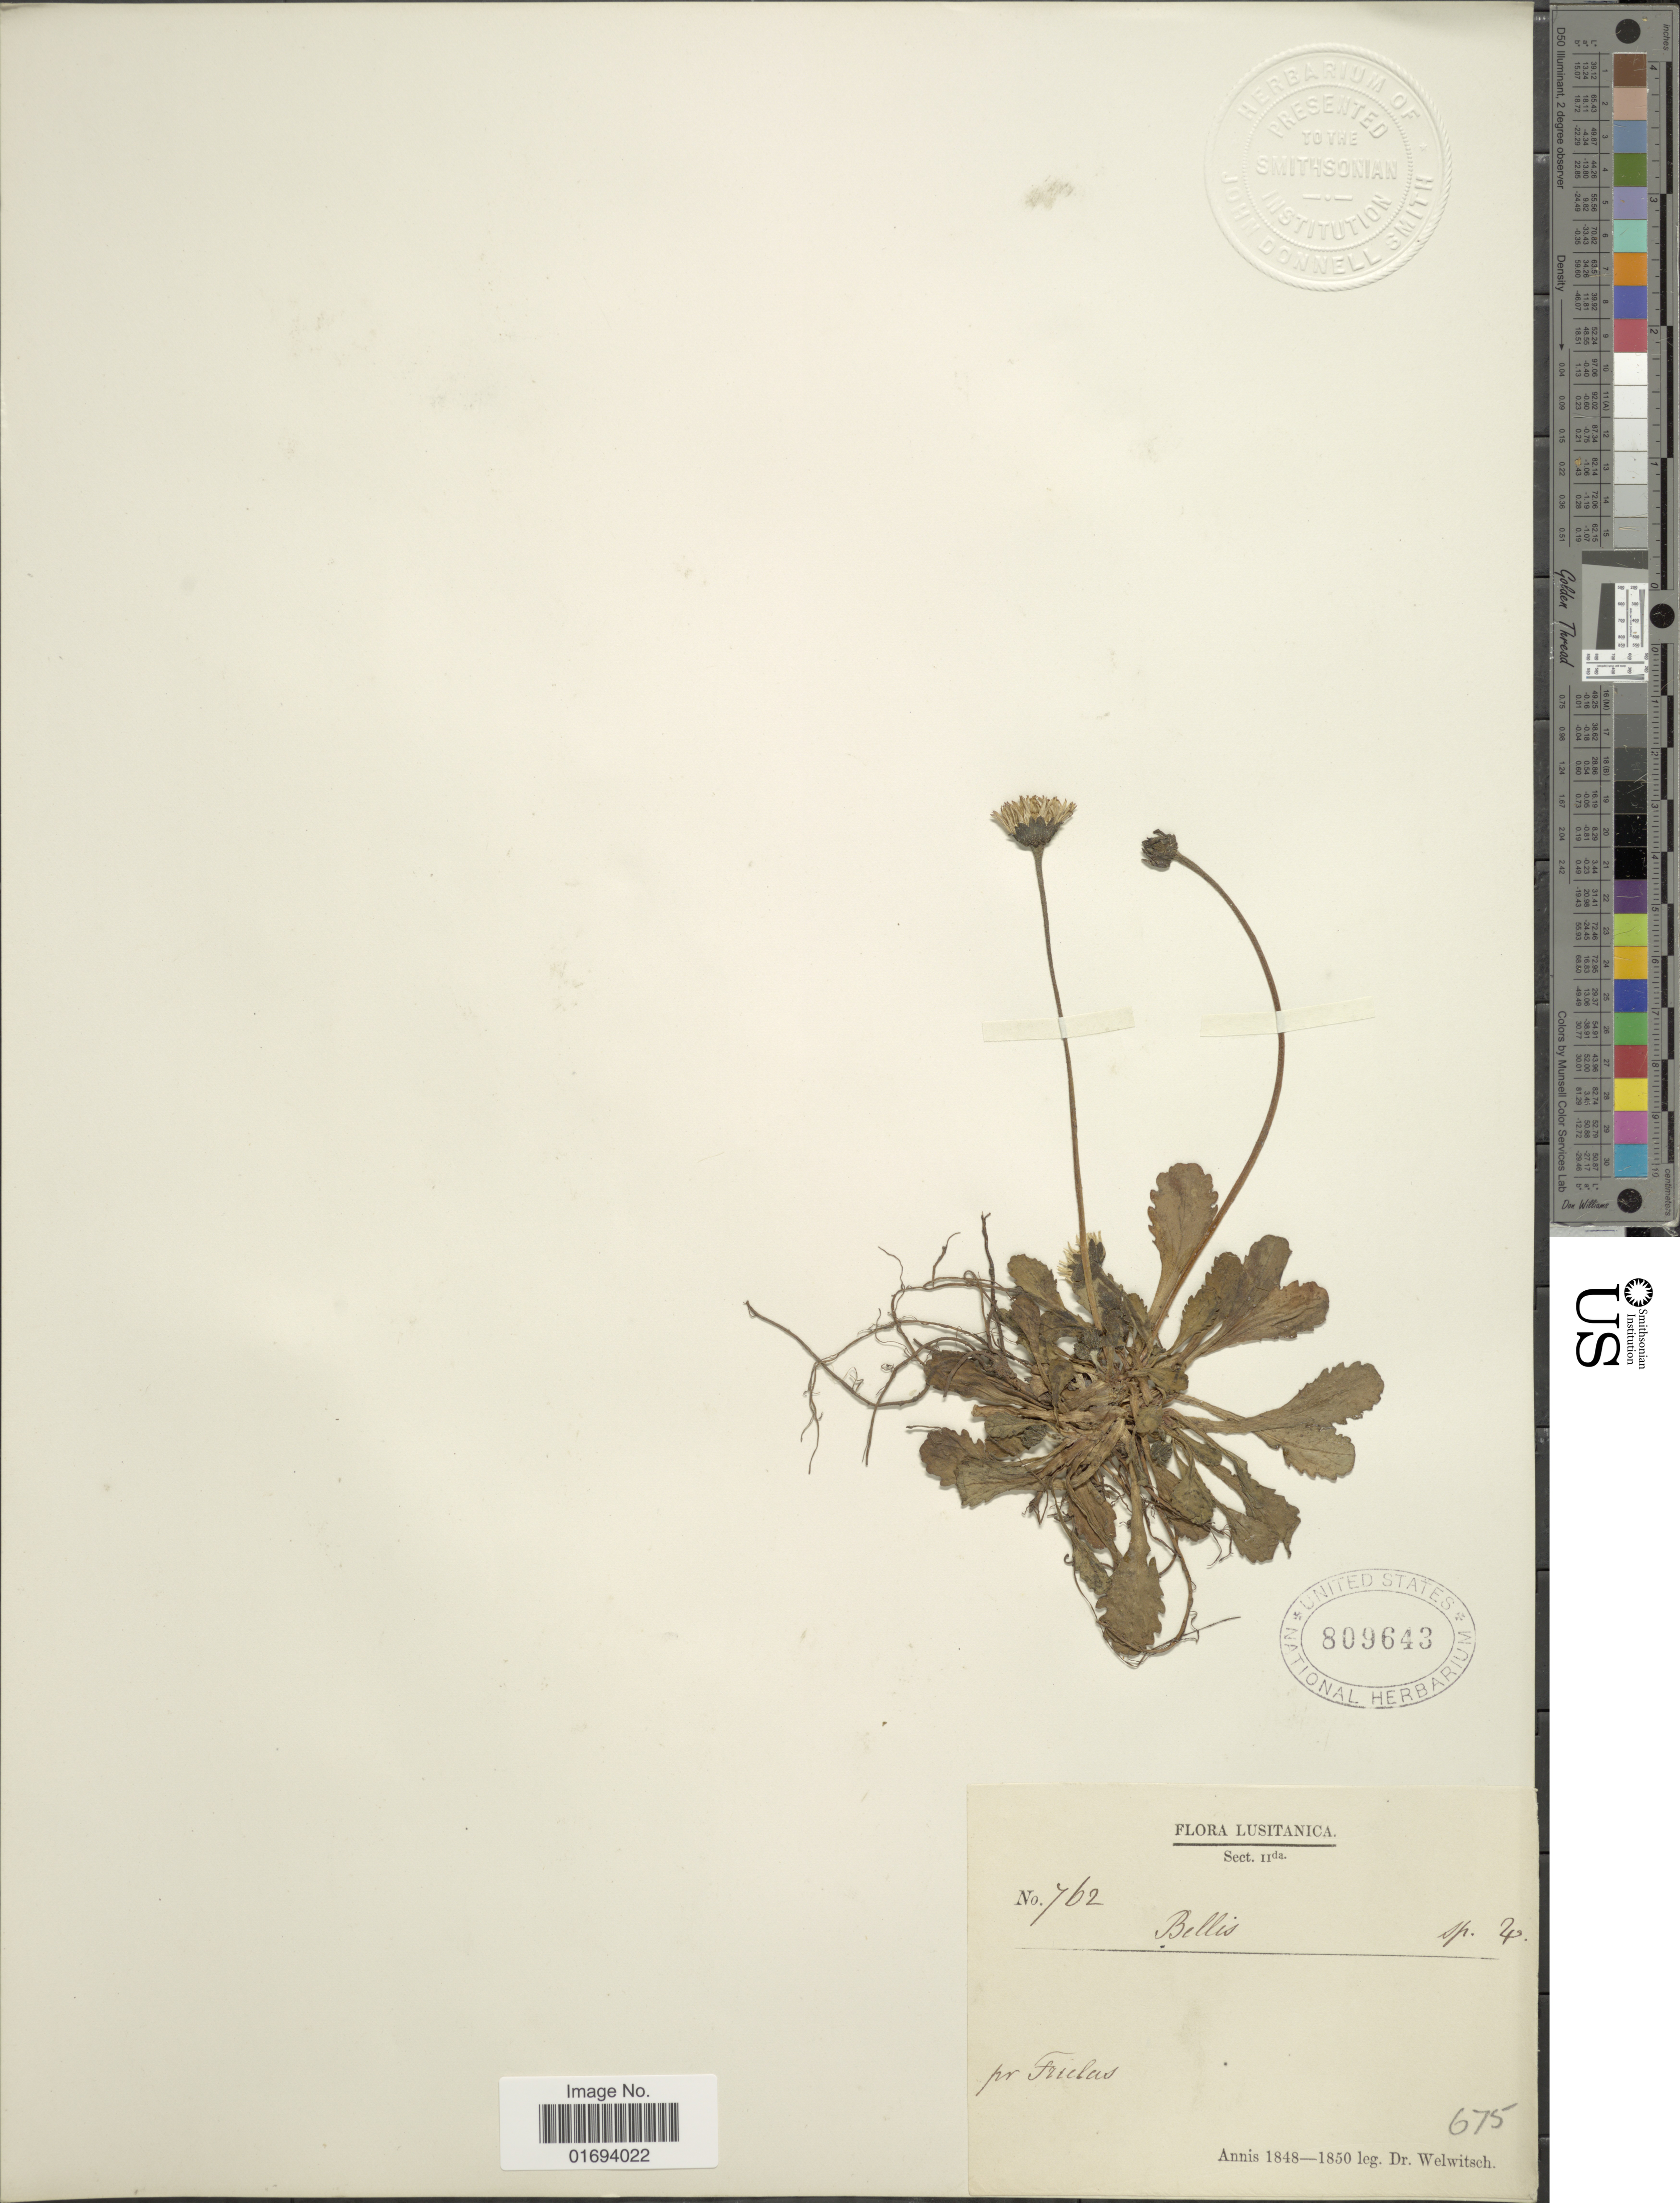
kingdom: Plantae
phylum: Tracheophyta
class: Magnoliopsida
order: Asterales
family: Asteraceae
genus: Bellis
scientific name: Bellis sp.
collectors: -. Welwitsch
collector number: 762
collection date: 1848/1850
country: Portugal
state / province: Lisboa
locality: Lusitanica. Pr. Frielas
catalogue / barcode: US 809643